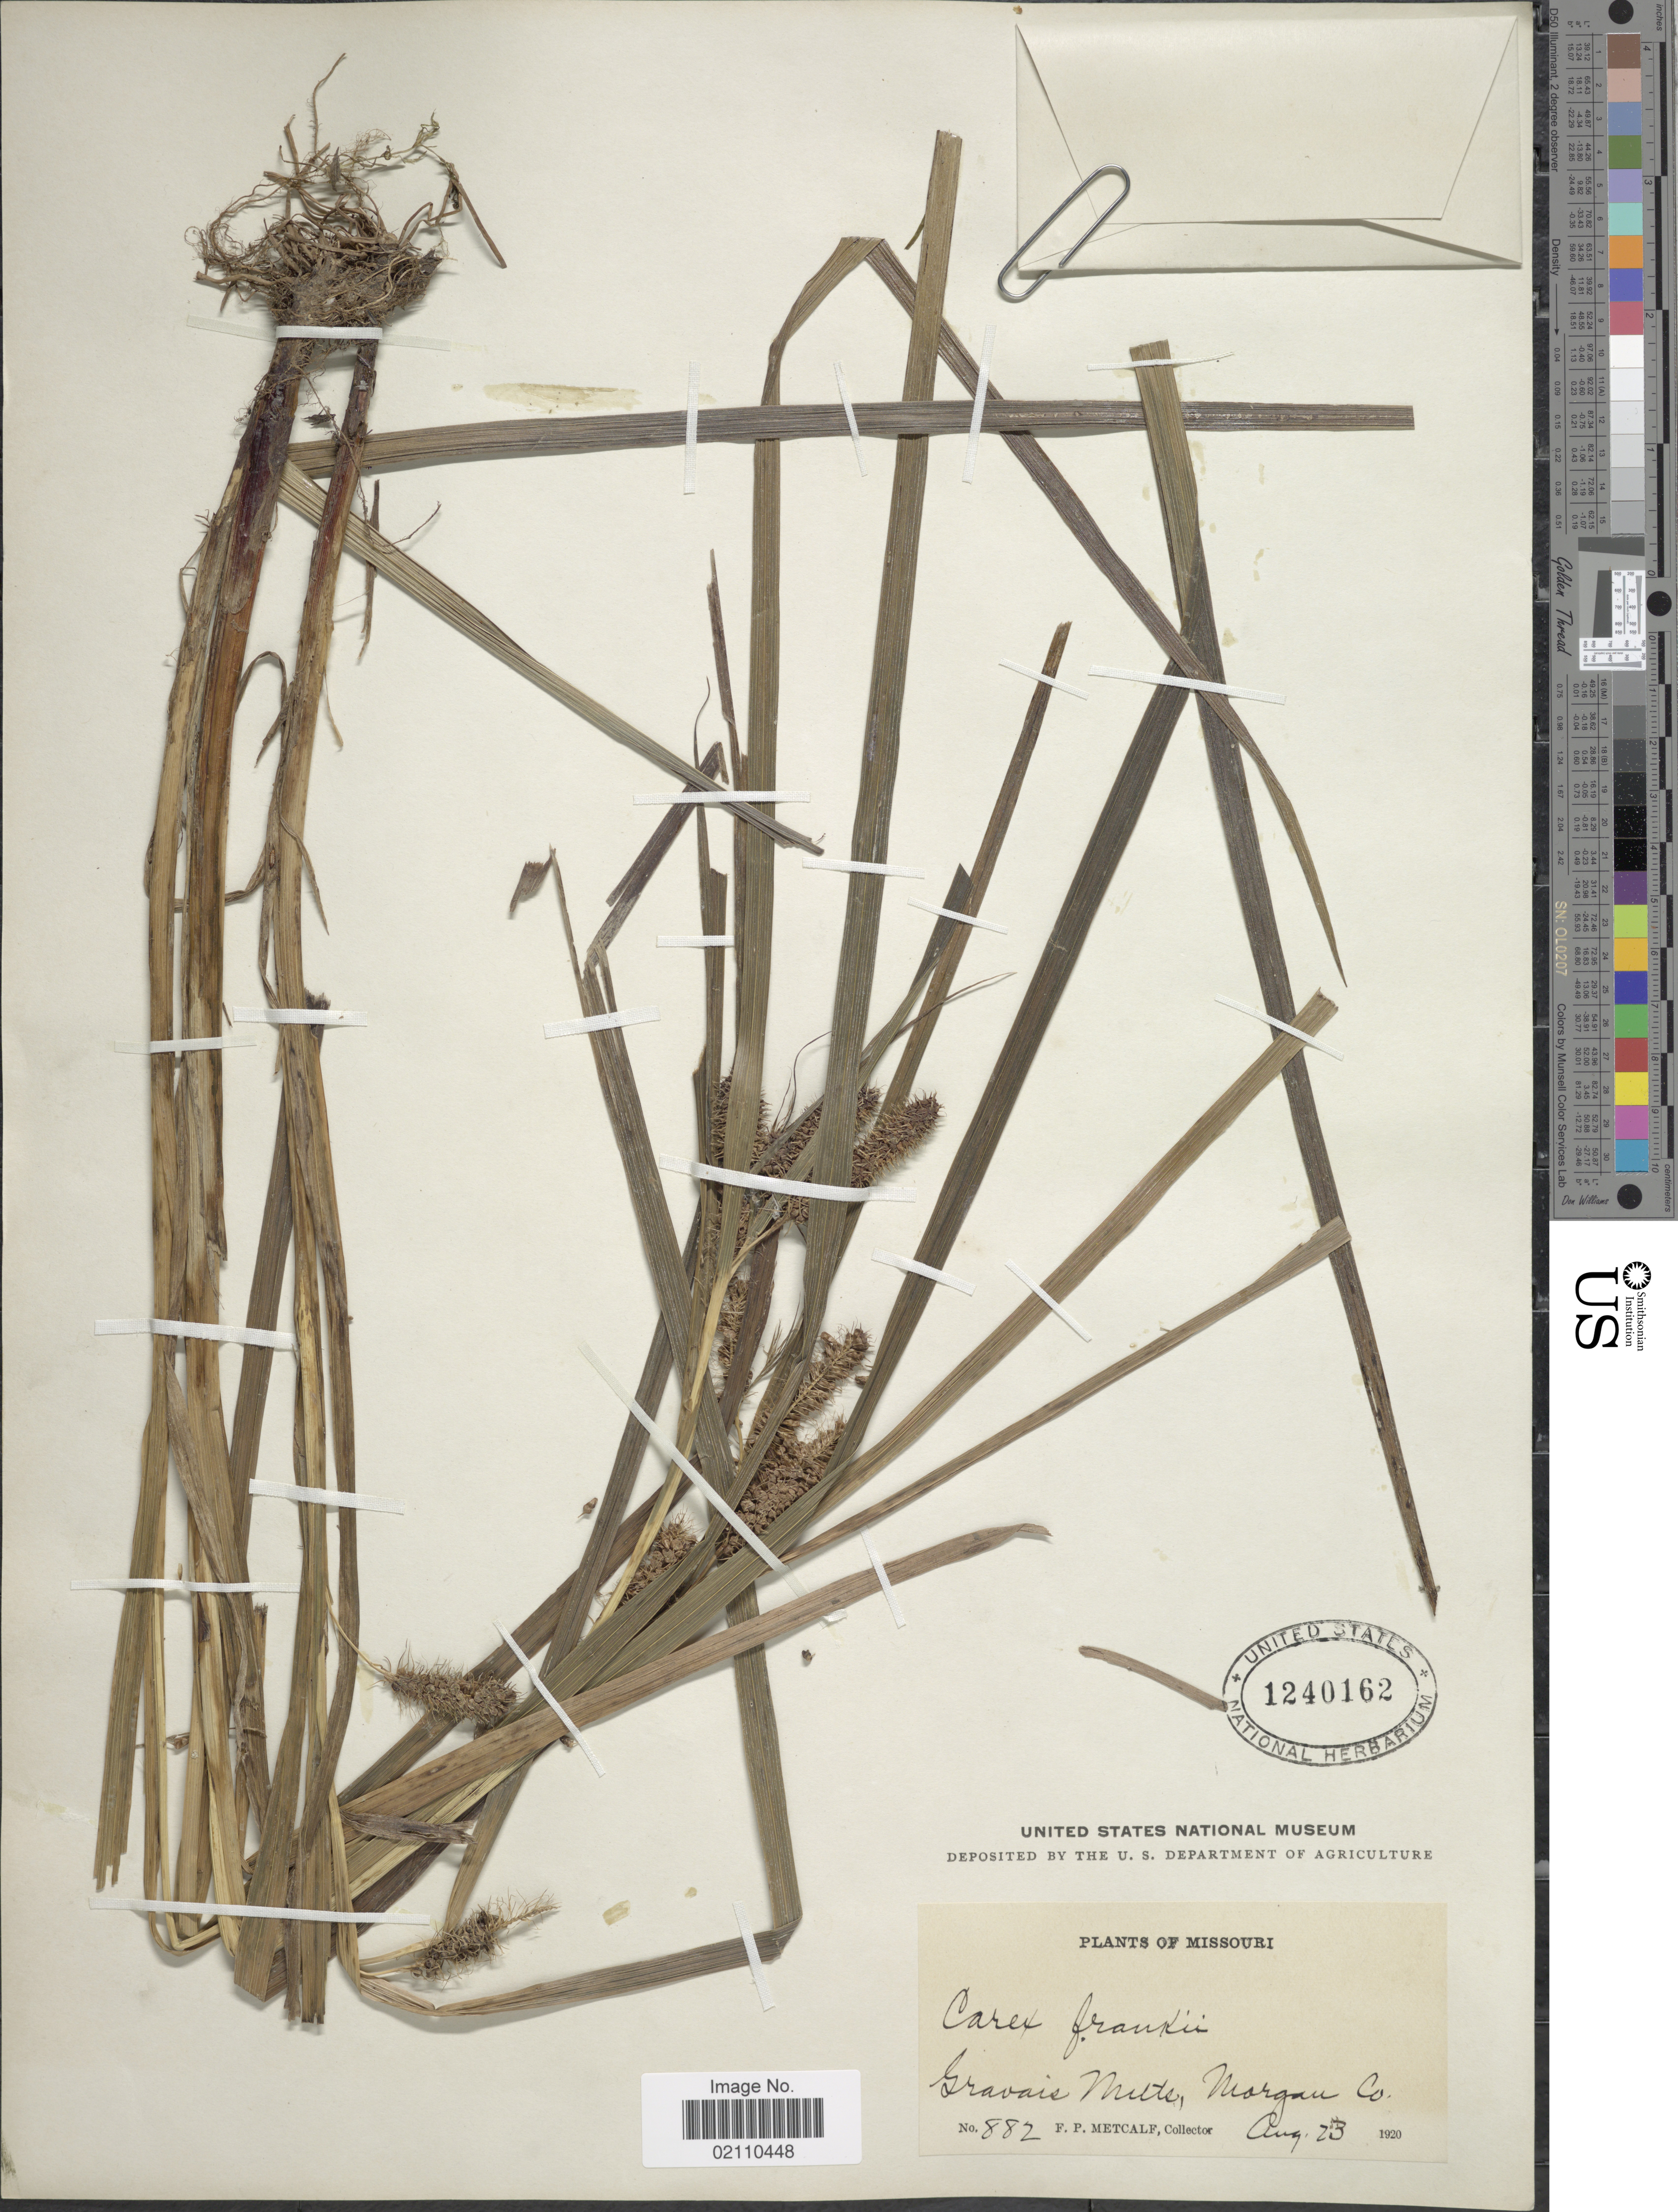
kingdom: Plantae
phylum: Tracheophyta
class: Liliopsida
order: Poales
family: Cyperaceae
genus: Carex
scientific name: Carex frankii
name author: Kunth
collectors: F. Metcalf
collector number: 882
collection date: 1920-08-23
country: United States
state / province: Missouri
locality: Gravois Mills, Morgan Co.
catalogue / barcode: US 1240162